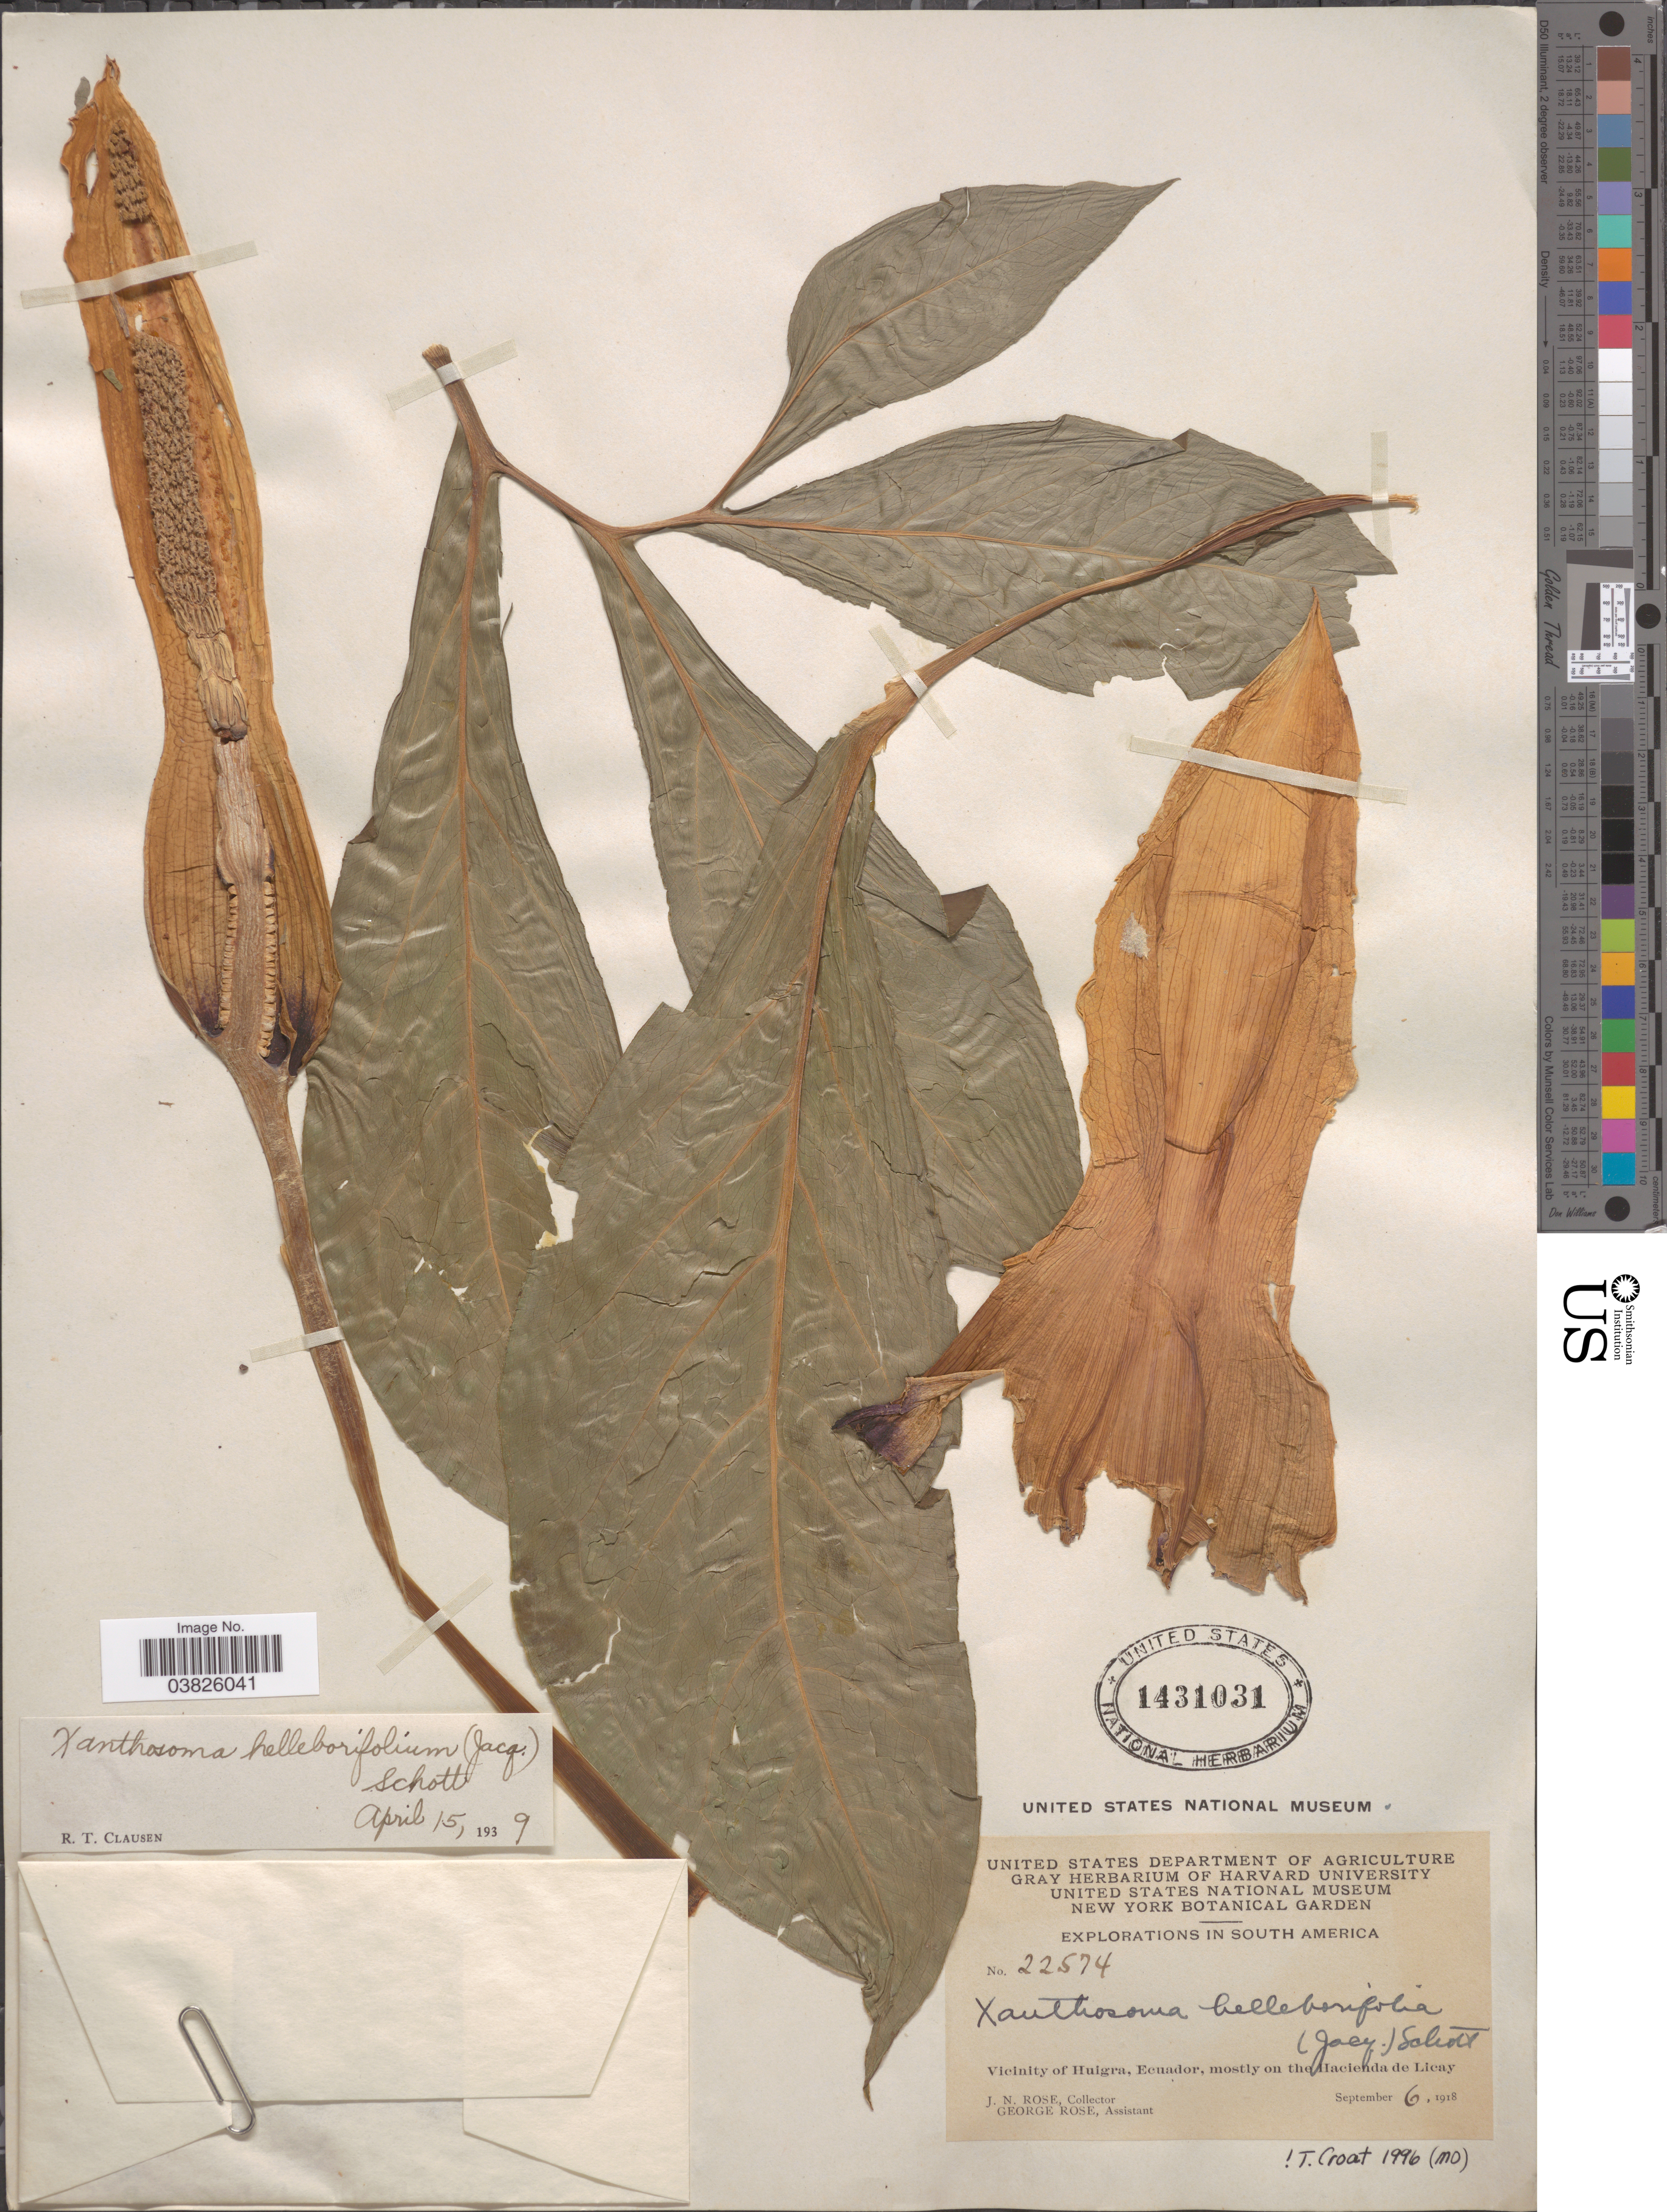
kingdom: Plantae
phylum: Tracheophyta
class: Liliopsida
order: Alismatales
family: Araceae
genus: Xanthosoma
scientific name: Xanthosoma helleborifolium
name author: (Jacq.) Schott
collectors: J. N. Rose & G. Rose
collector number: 22574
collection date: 1918-09-06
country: Ecuador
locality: Vicinity of Huigra, mostly on the Hacienda de Licay.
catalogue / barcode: US 1431031